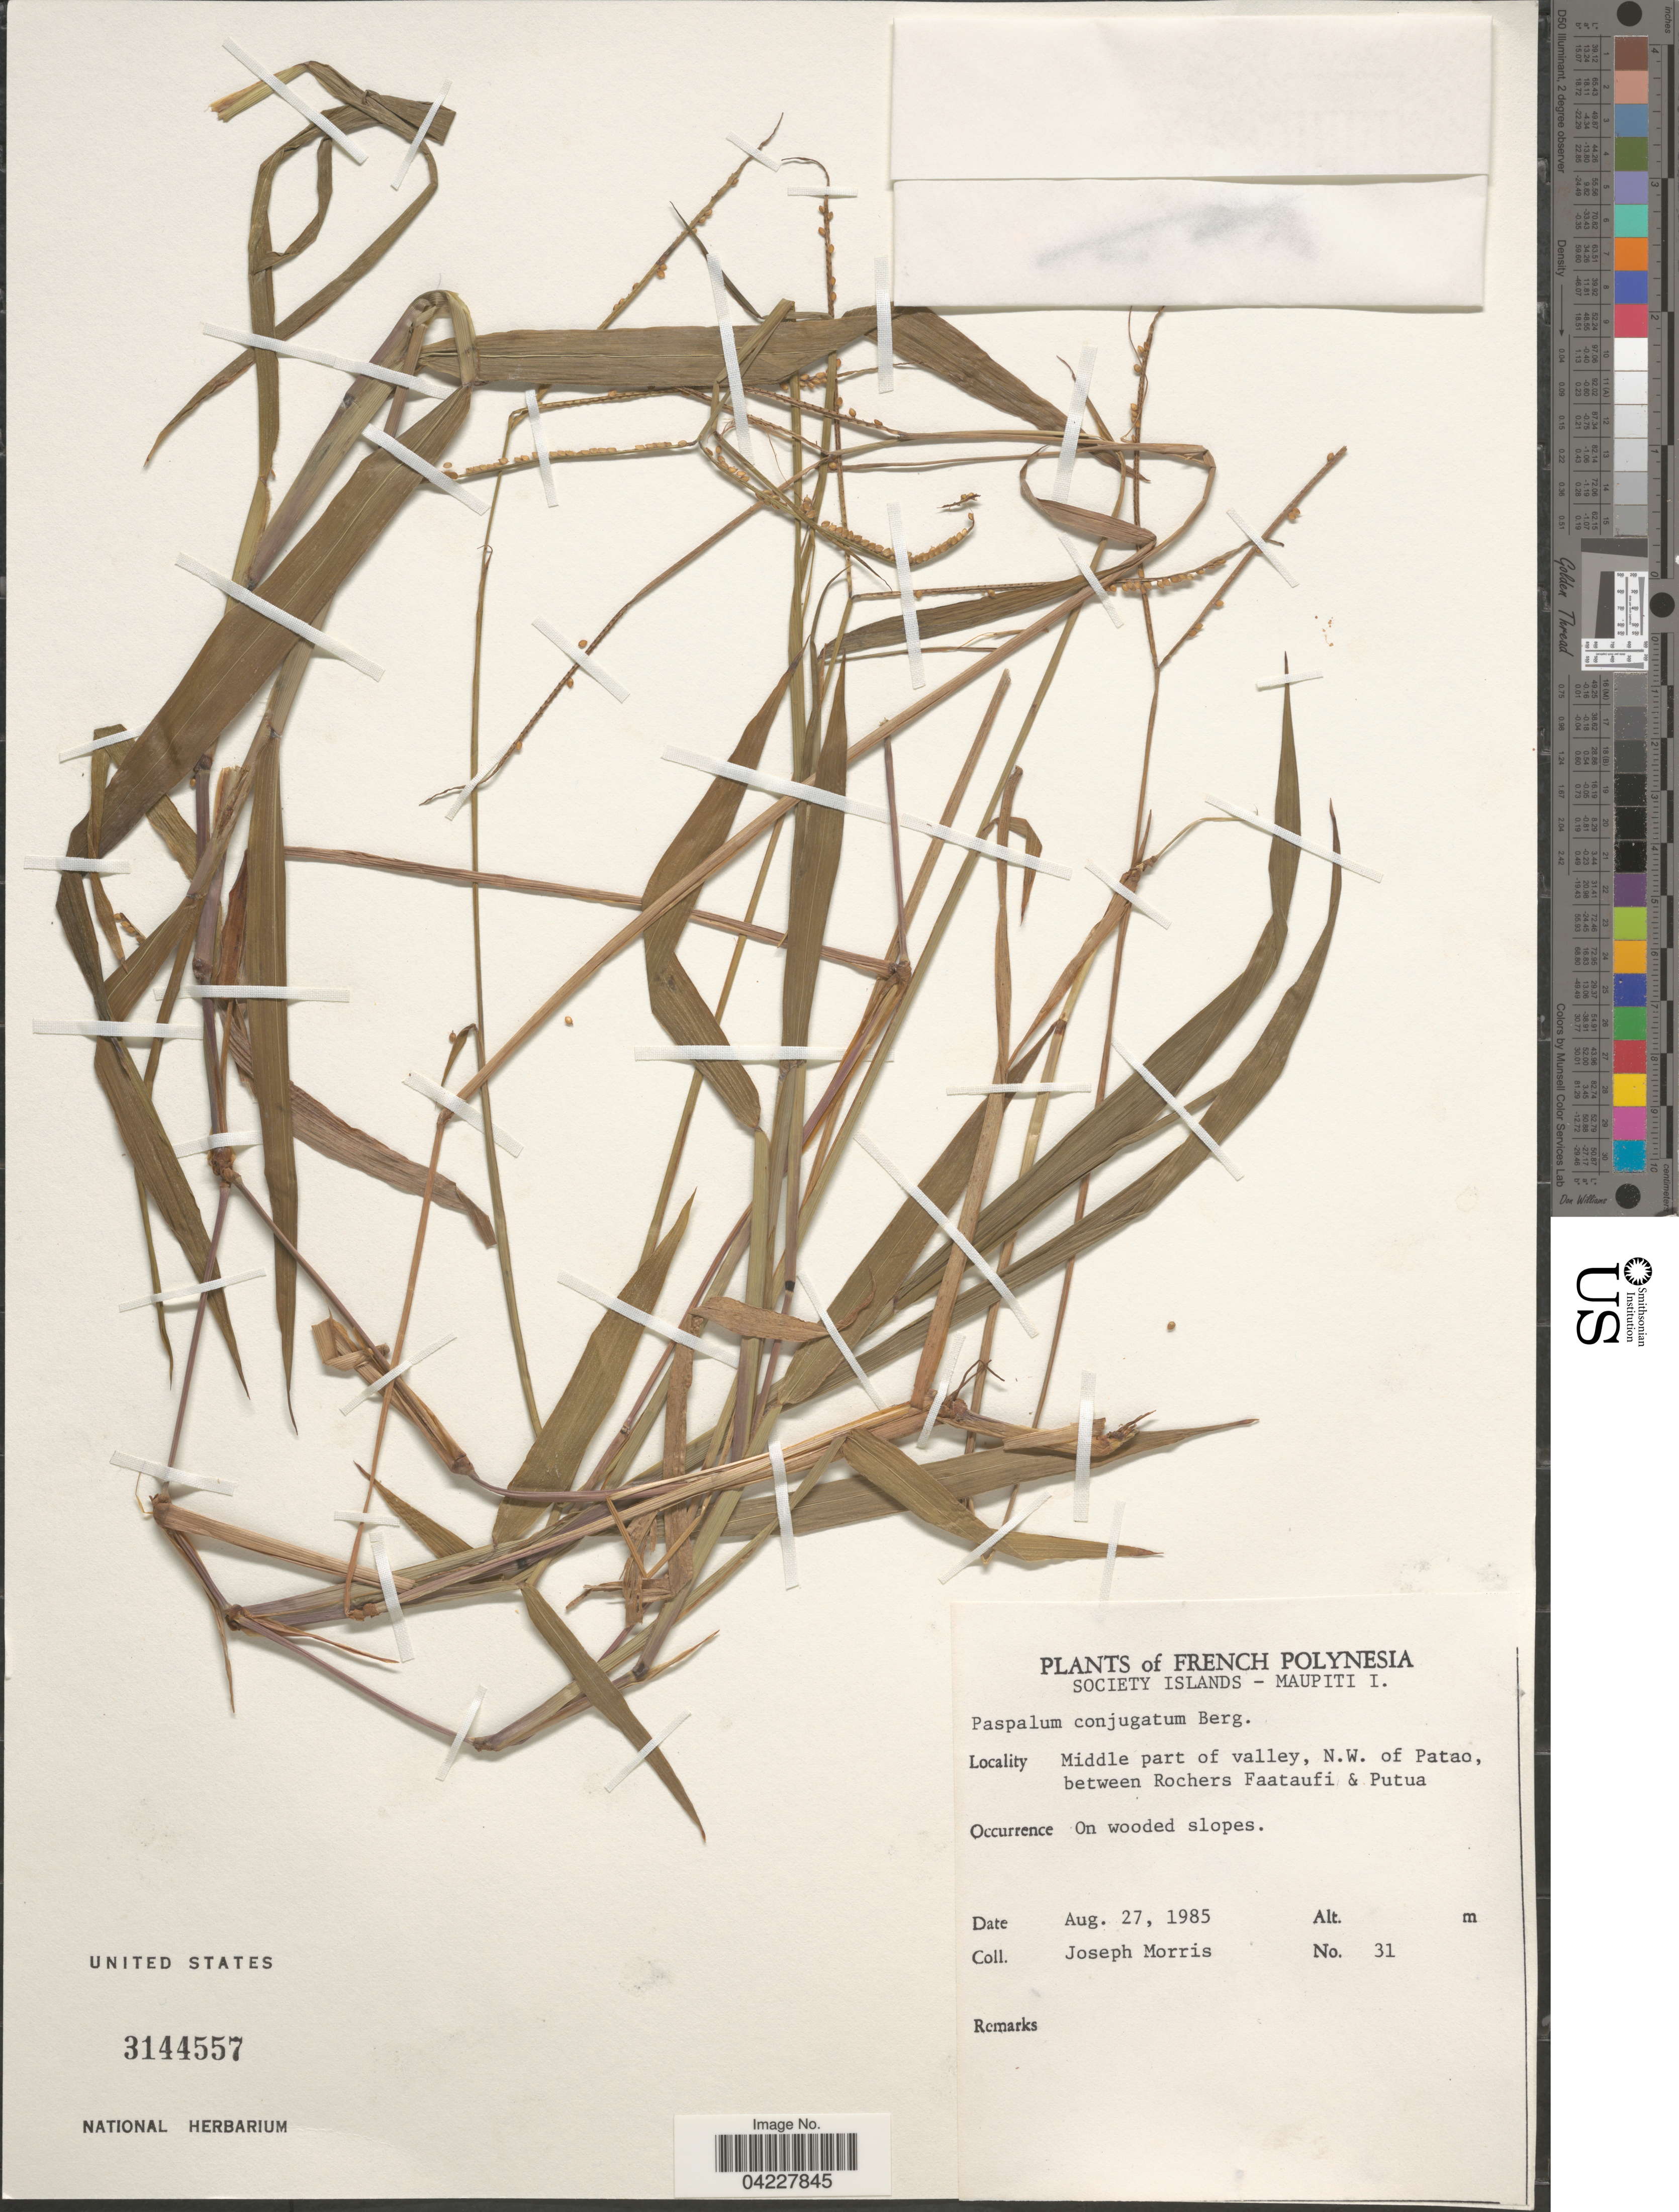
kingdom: Plantae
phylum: Tracheophyta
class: Liliopsida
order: Poales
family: Poaceae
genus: Paspalum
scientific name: Paspalum conjugatum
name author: P.J. Bergius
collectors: J. Morris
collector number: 31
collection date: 1985-08-27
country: French Polynesia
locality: Society Islands - Maupiti I. Middle part of valley, N.W. of Patao, between Rochers Faataufi & Putua.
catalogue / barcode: US 3144557